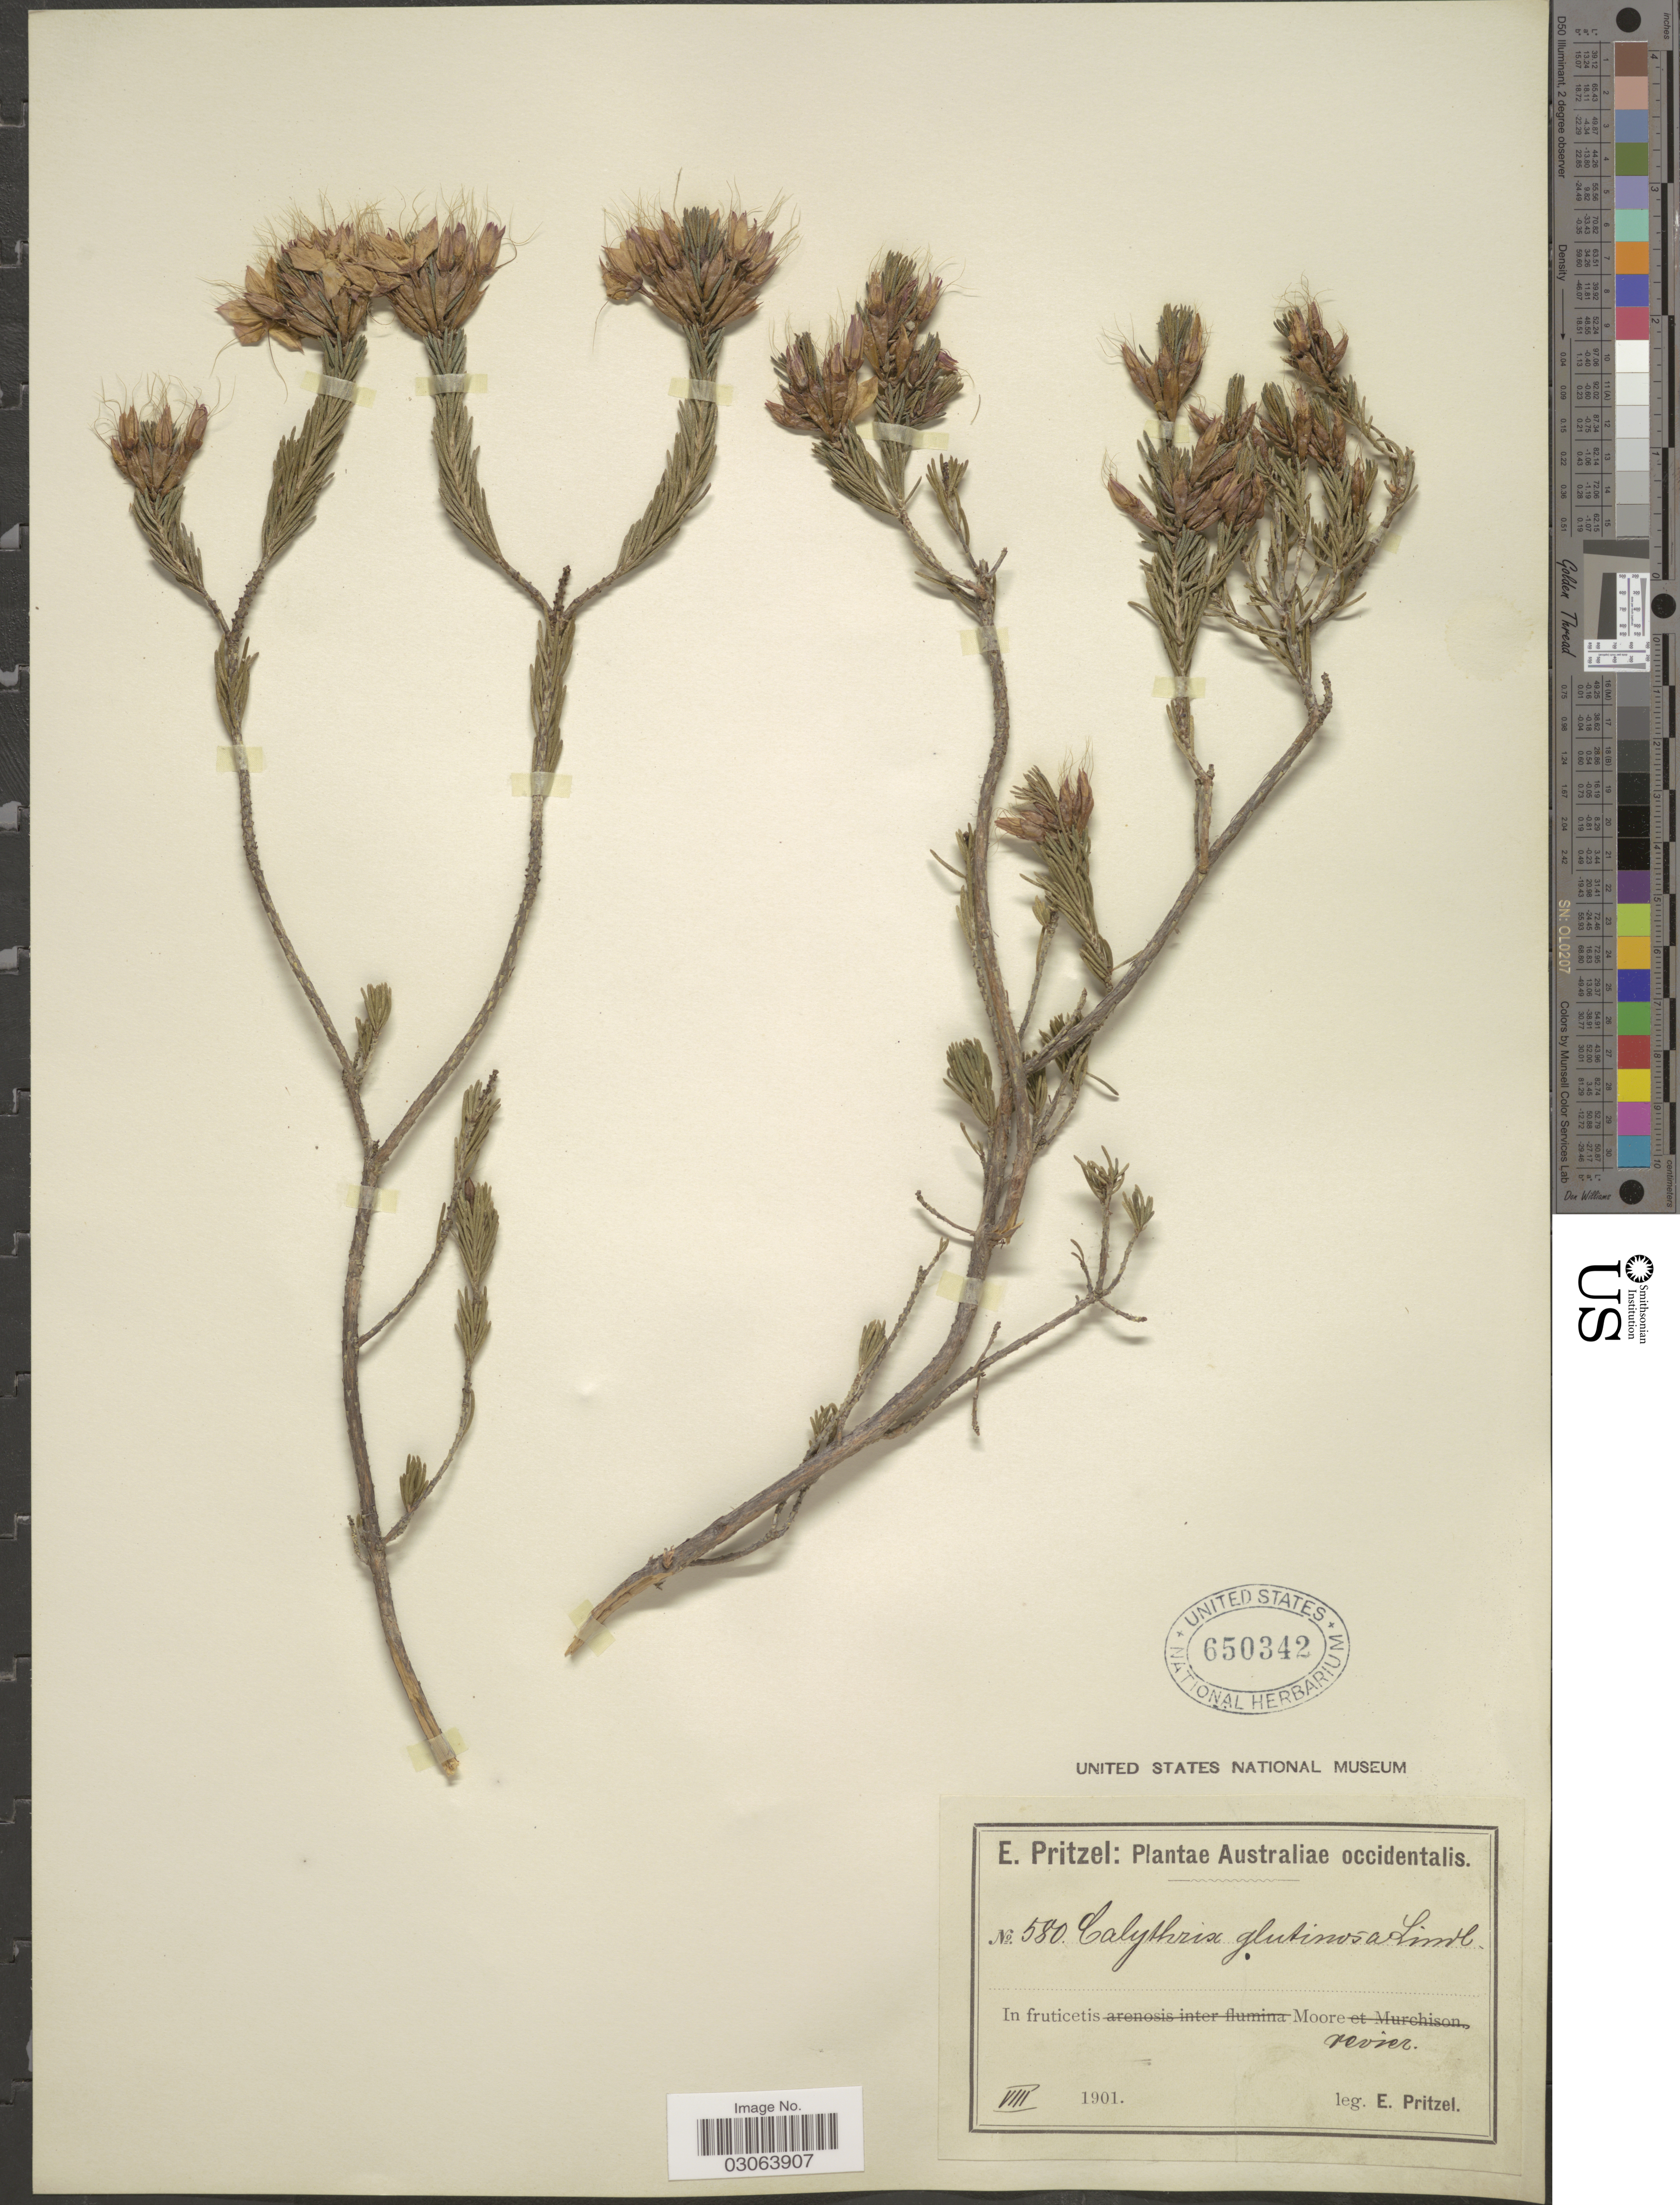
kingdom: Plantae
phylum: Tracheophyta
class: Magnoliopsida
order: Myrtales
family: Myrtaceae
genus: Calytrix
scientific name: Calytrix glutinosa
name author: Lindl.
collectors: E. G. Pritzel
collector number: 580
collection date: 1901-08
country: Australia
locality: Australiae occidentalis, In fruticetis Moore revier.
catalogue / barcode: US 650342